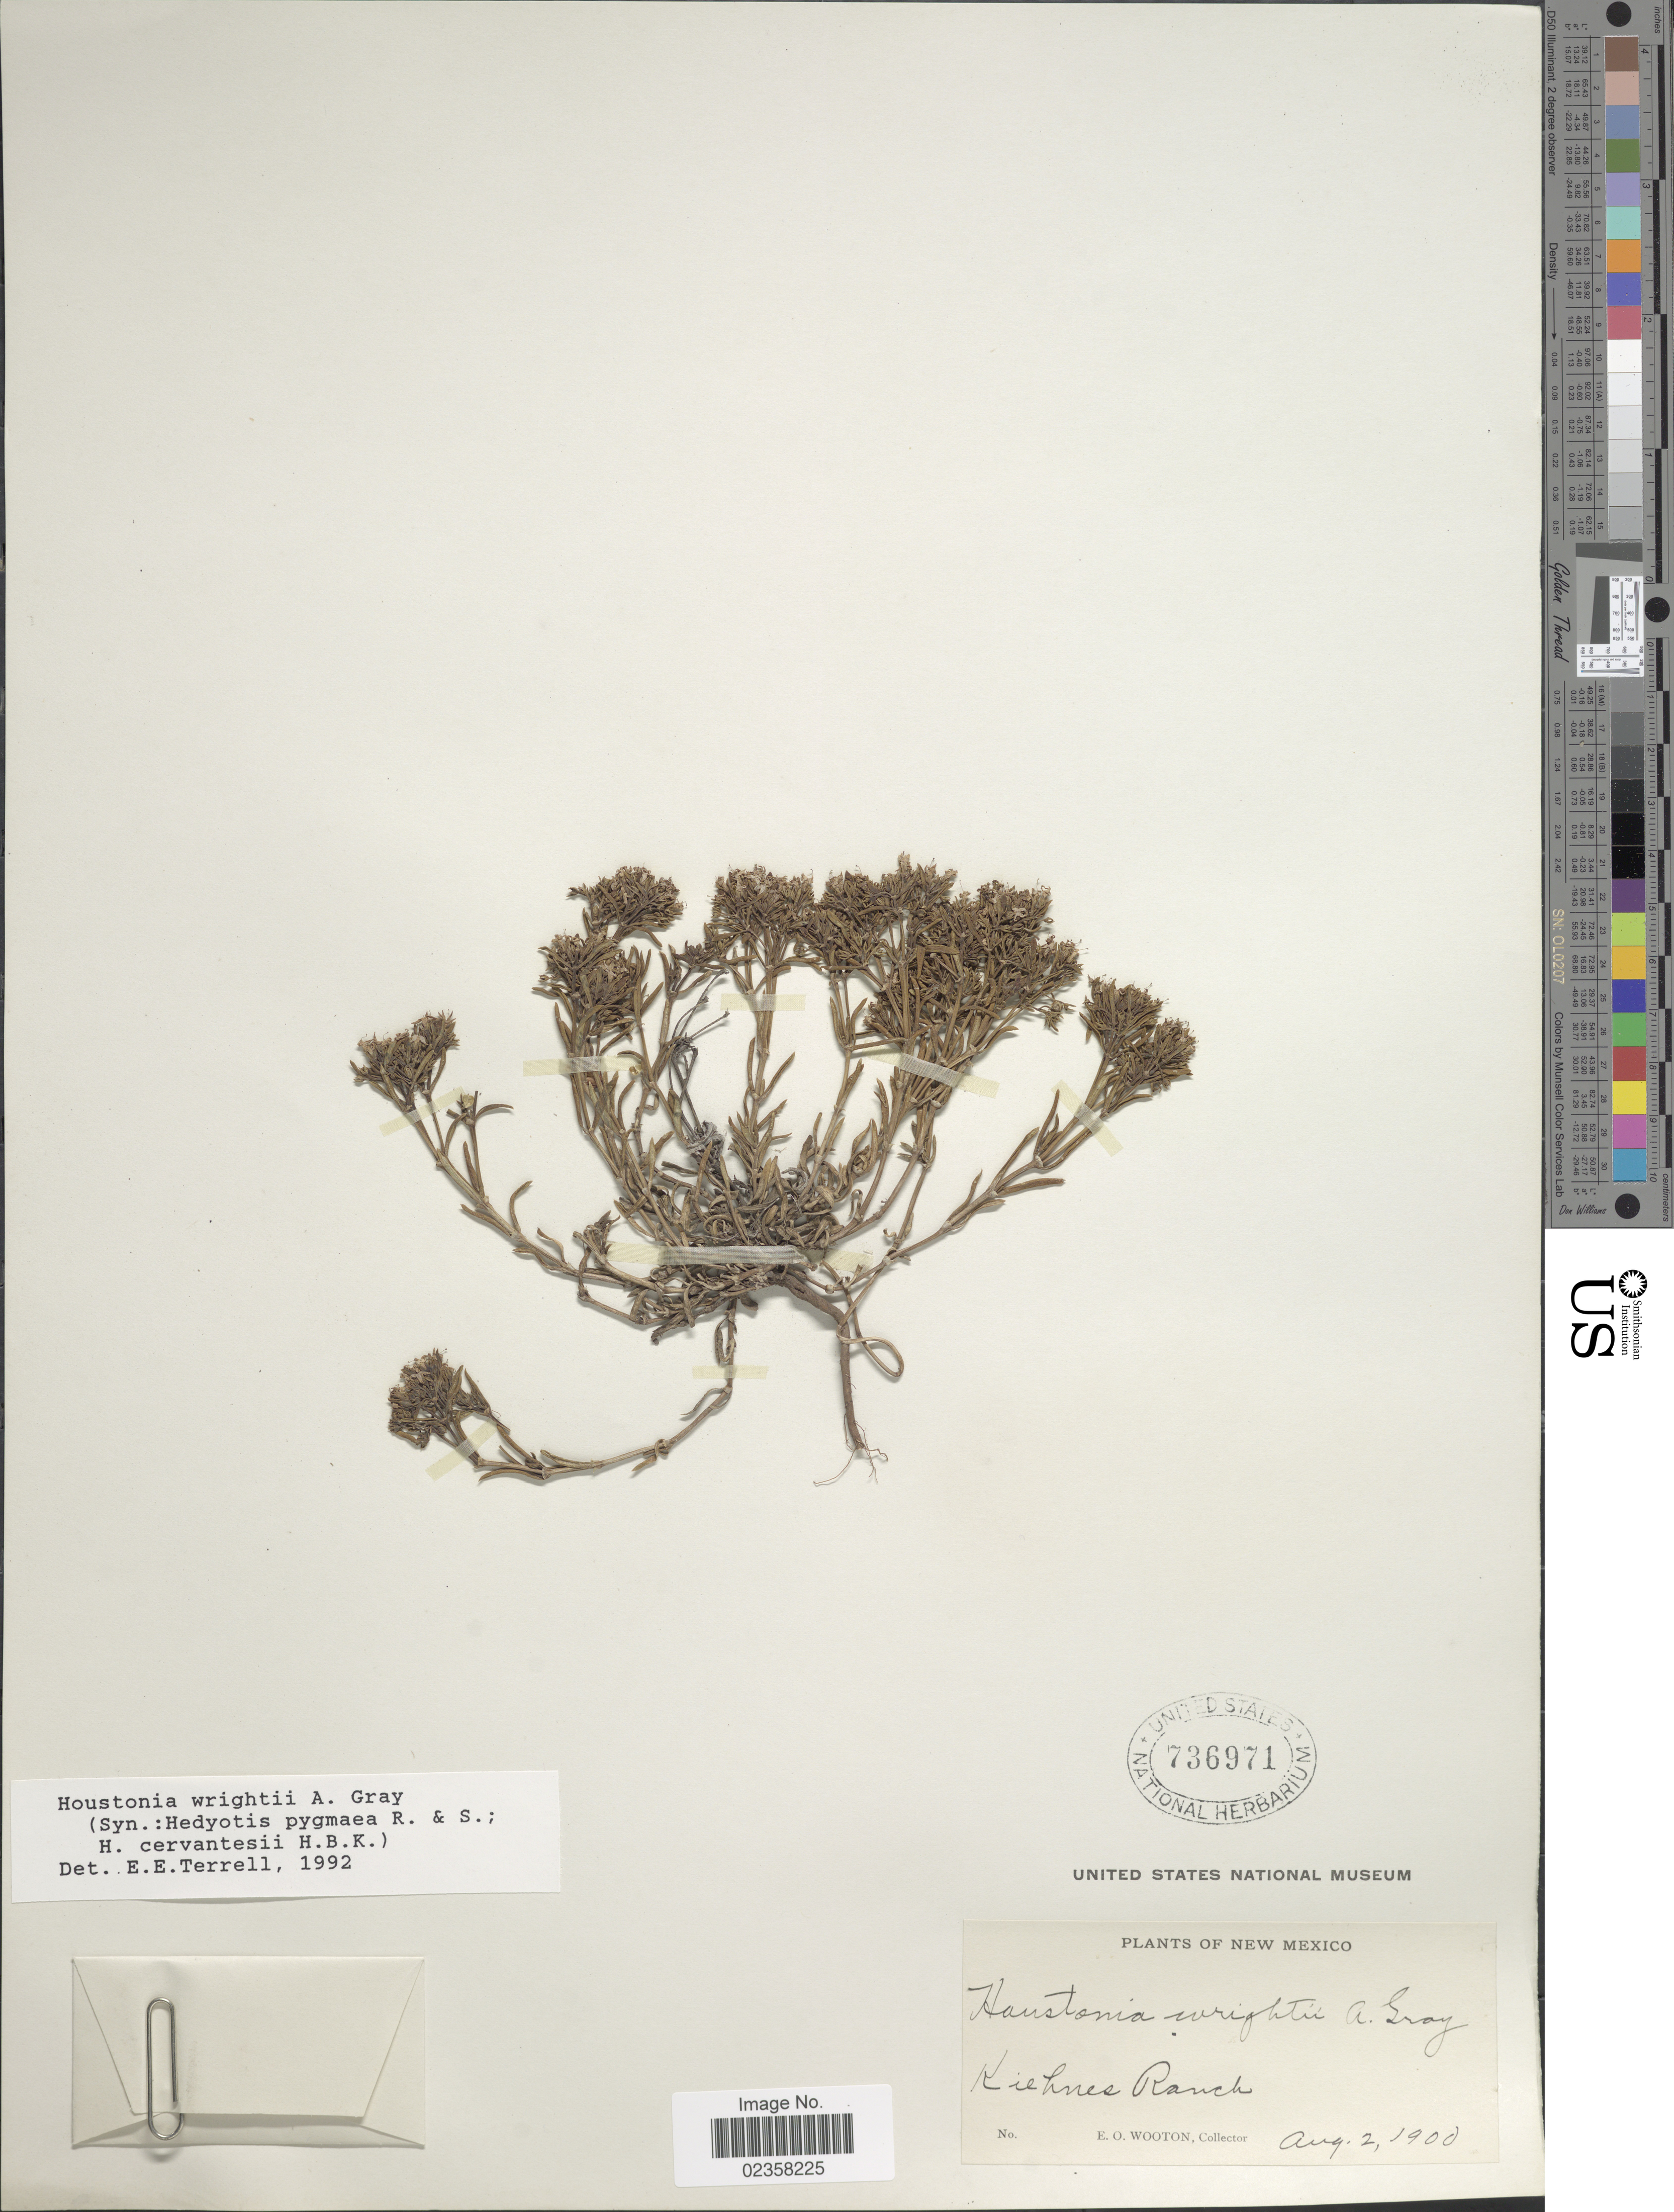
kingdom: Plantae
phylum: Tracheophyta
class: Magnoliopsida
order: Gentianales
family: Rubiaceae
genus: Houstonia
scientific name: Houstonia wrightii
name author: (A. Gray) A. Gray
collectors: E. O. Wooton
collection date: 1900-08-02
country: United States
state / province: New Mexico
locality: Kiehnes Ranch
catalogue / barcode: US 736971